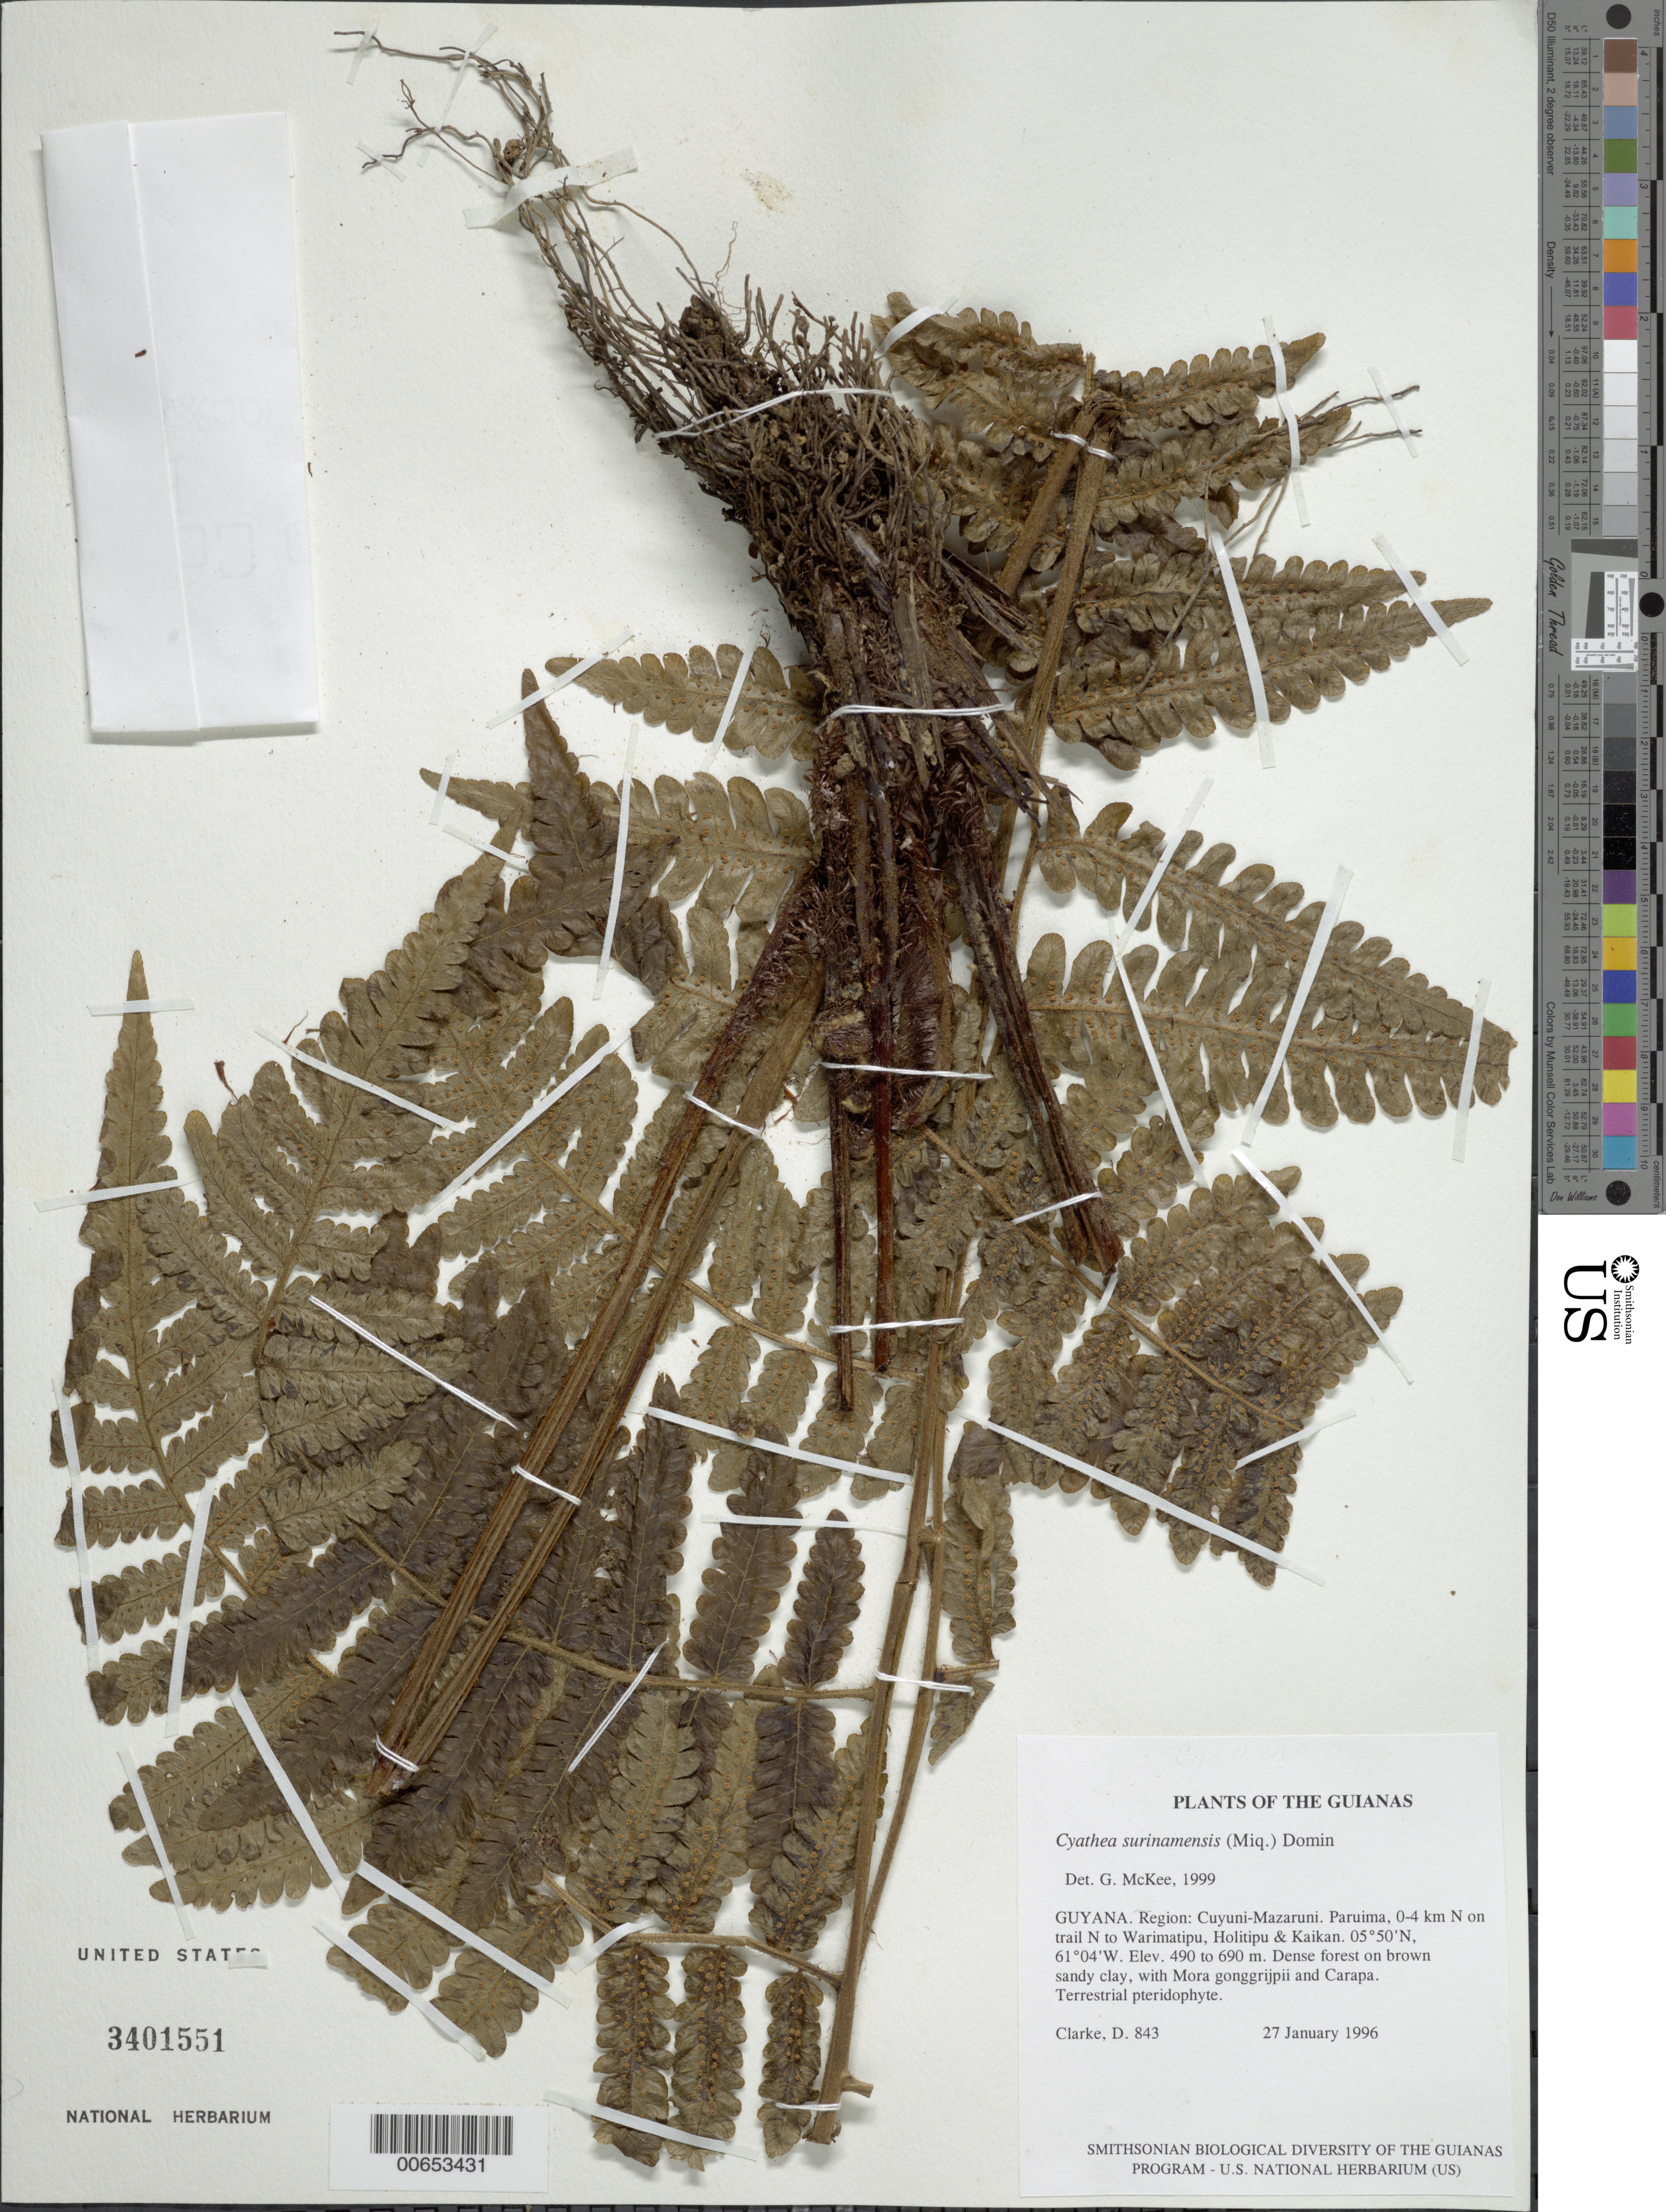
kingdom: Plantae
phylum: Tracheophyta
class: Polypodiopsida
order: Cyatheales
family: Cyatheaceae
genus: Cyathea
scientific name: Cyathea surinamensis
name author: (Miq.) Domin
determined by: McKee, G. S., (US), NMNH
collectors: H. D. Clarke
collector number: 843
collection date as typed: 27 January 1996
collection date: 1996-01-27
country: Guyana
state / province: Cuyuni-Mazaruni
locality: Paruima, 0-4 km N on trail N to Warimatipu, Holitipu & Kaikan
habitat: Dense forest on brown sandy clay, with Mora gonggrijpii and Carapa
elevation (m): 490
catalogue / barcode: US 3401551